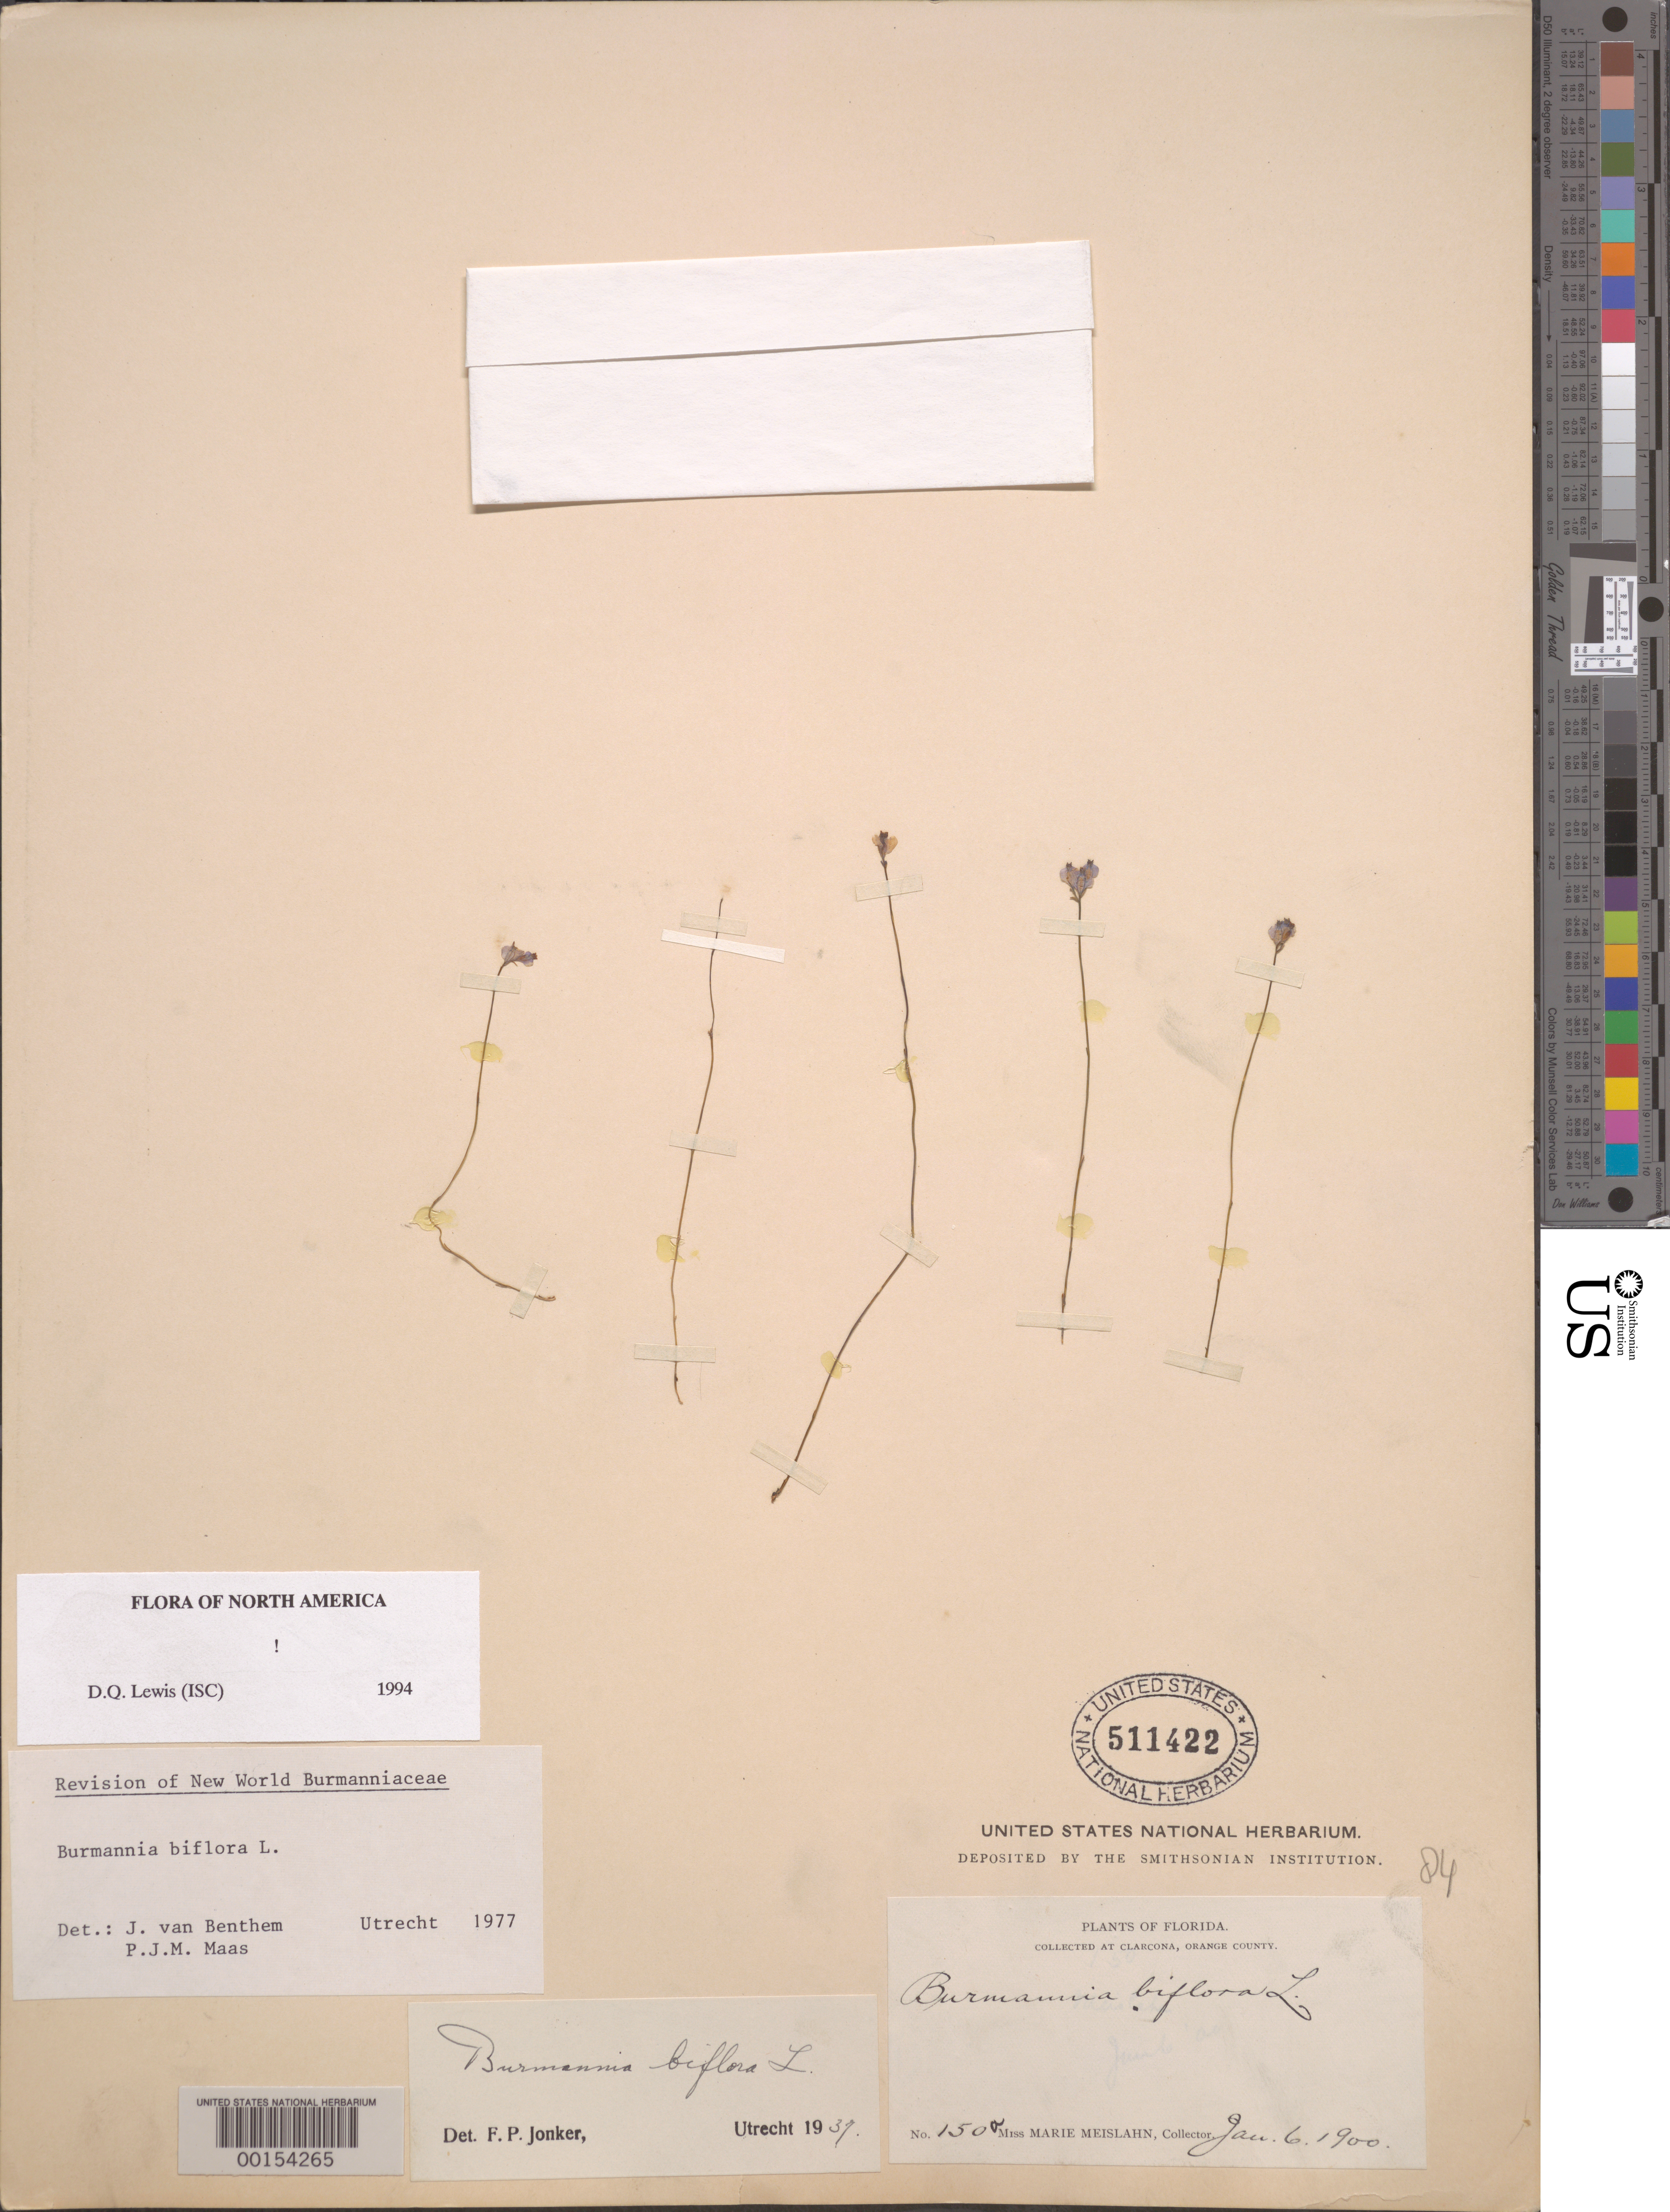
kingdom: Plantae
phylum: Tracheophyta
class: Liliopsida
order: Dioscoreales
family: Burmanniaceae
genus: Burmannia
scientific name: Burmannia biflora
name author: L.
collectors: M. Meislahn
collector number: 150a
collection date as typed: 06 Jan 1900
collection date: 1900-01-06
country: United States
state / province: Florida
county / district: Orange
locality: Clarcona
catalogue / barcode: US 511422